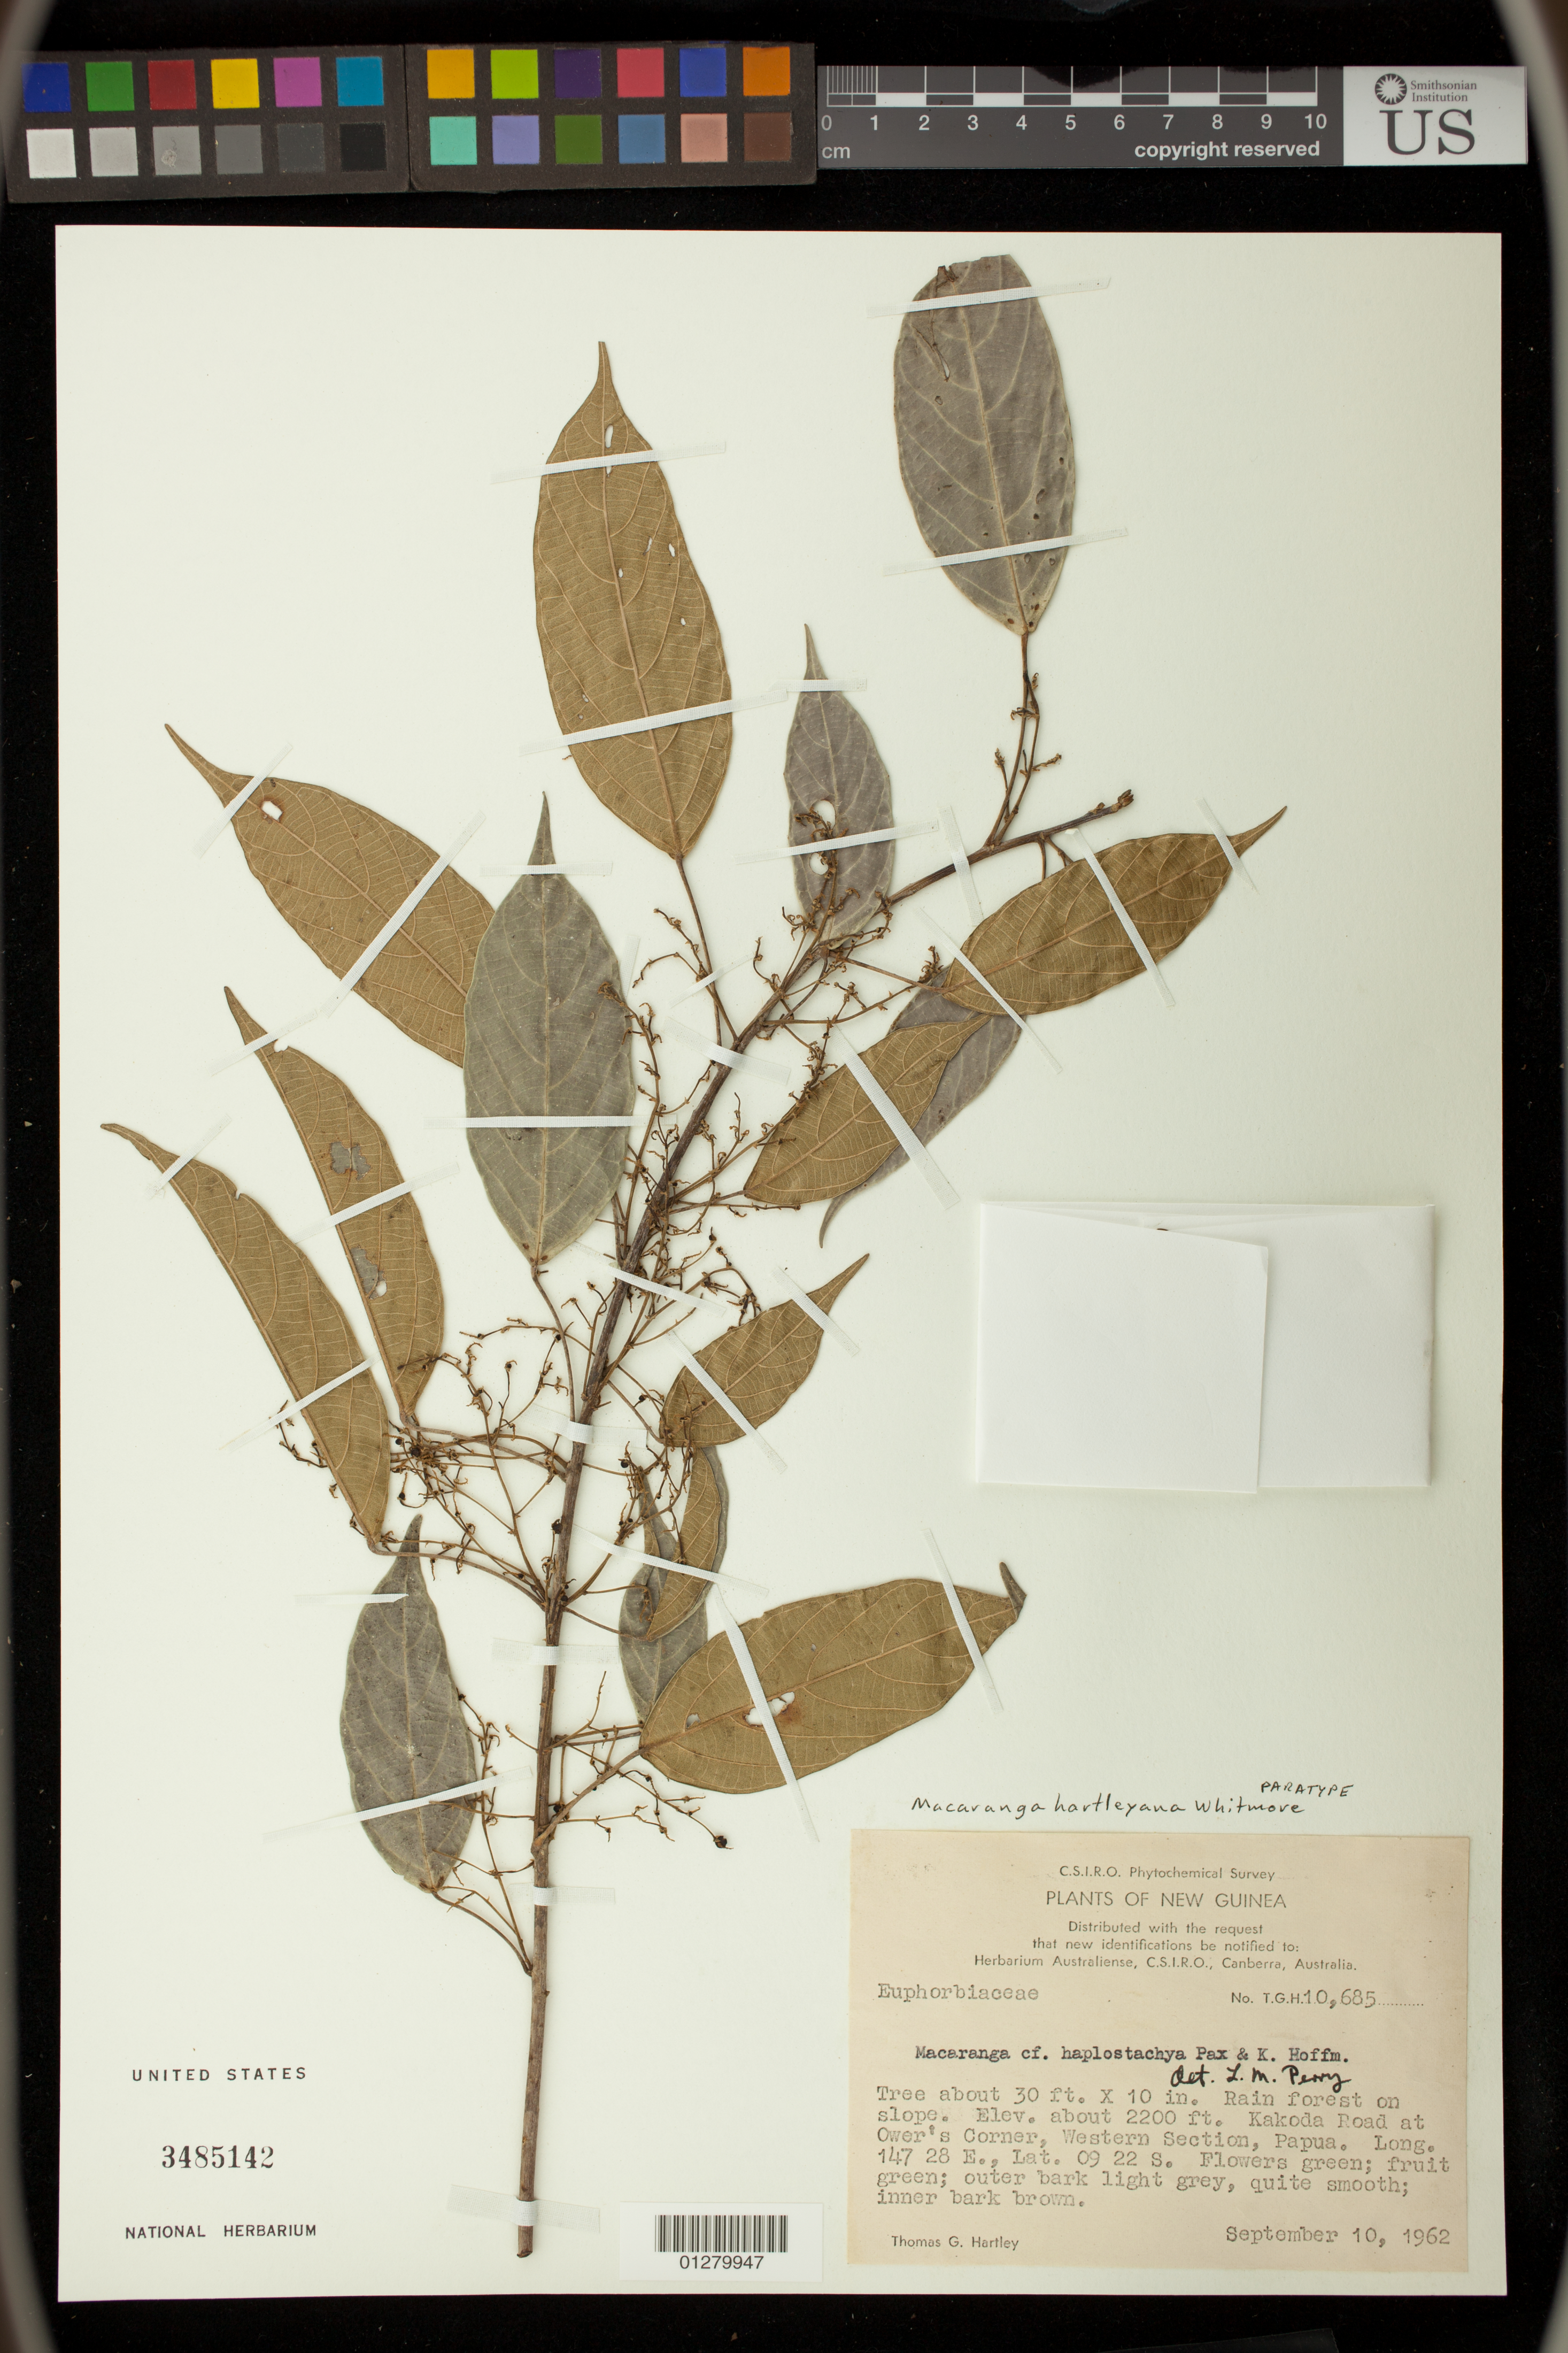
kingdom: Plantae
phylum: Tracheophyta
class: Magnoliopsida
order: Malpighiales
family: Euphorbiaceae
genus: Macaranga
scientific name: Macaranga hartleyana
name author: Whitmore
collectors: T. G. Hartley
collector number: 10685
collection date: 1962-09-10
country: Papua New Guinea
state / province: Central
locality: Kakoda Road at Ower's Corner, Western Section, Papua.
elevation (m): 671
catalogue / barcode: US 3485142